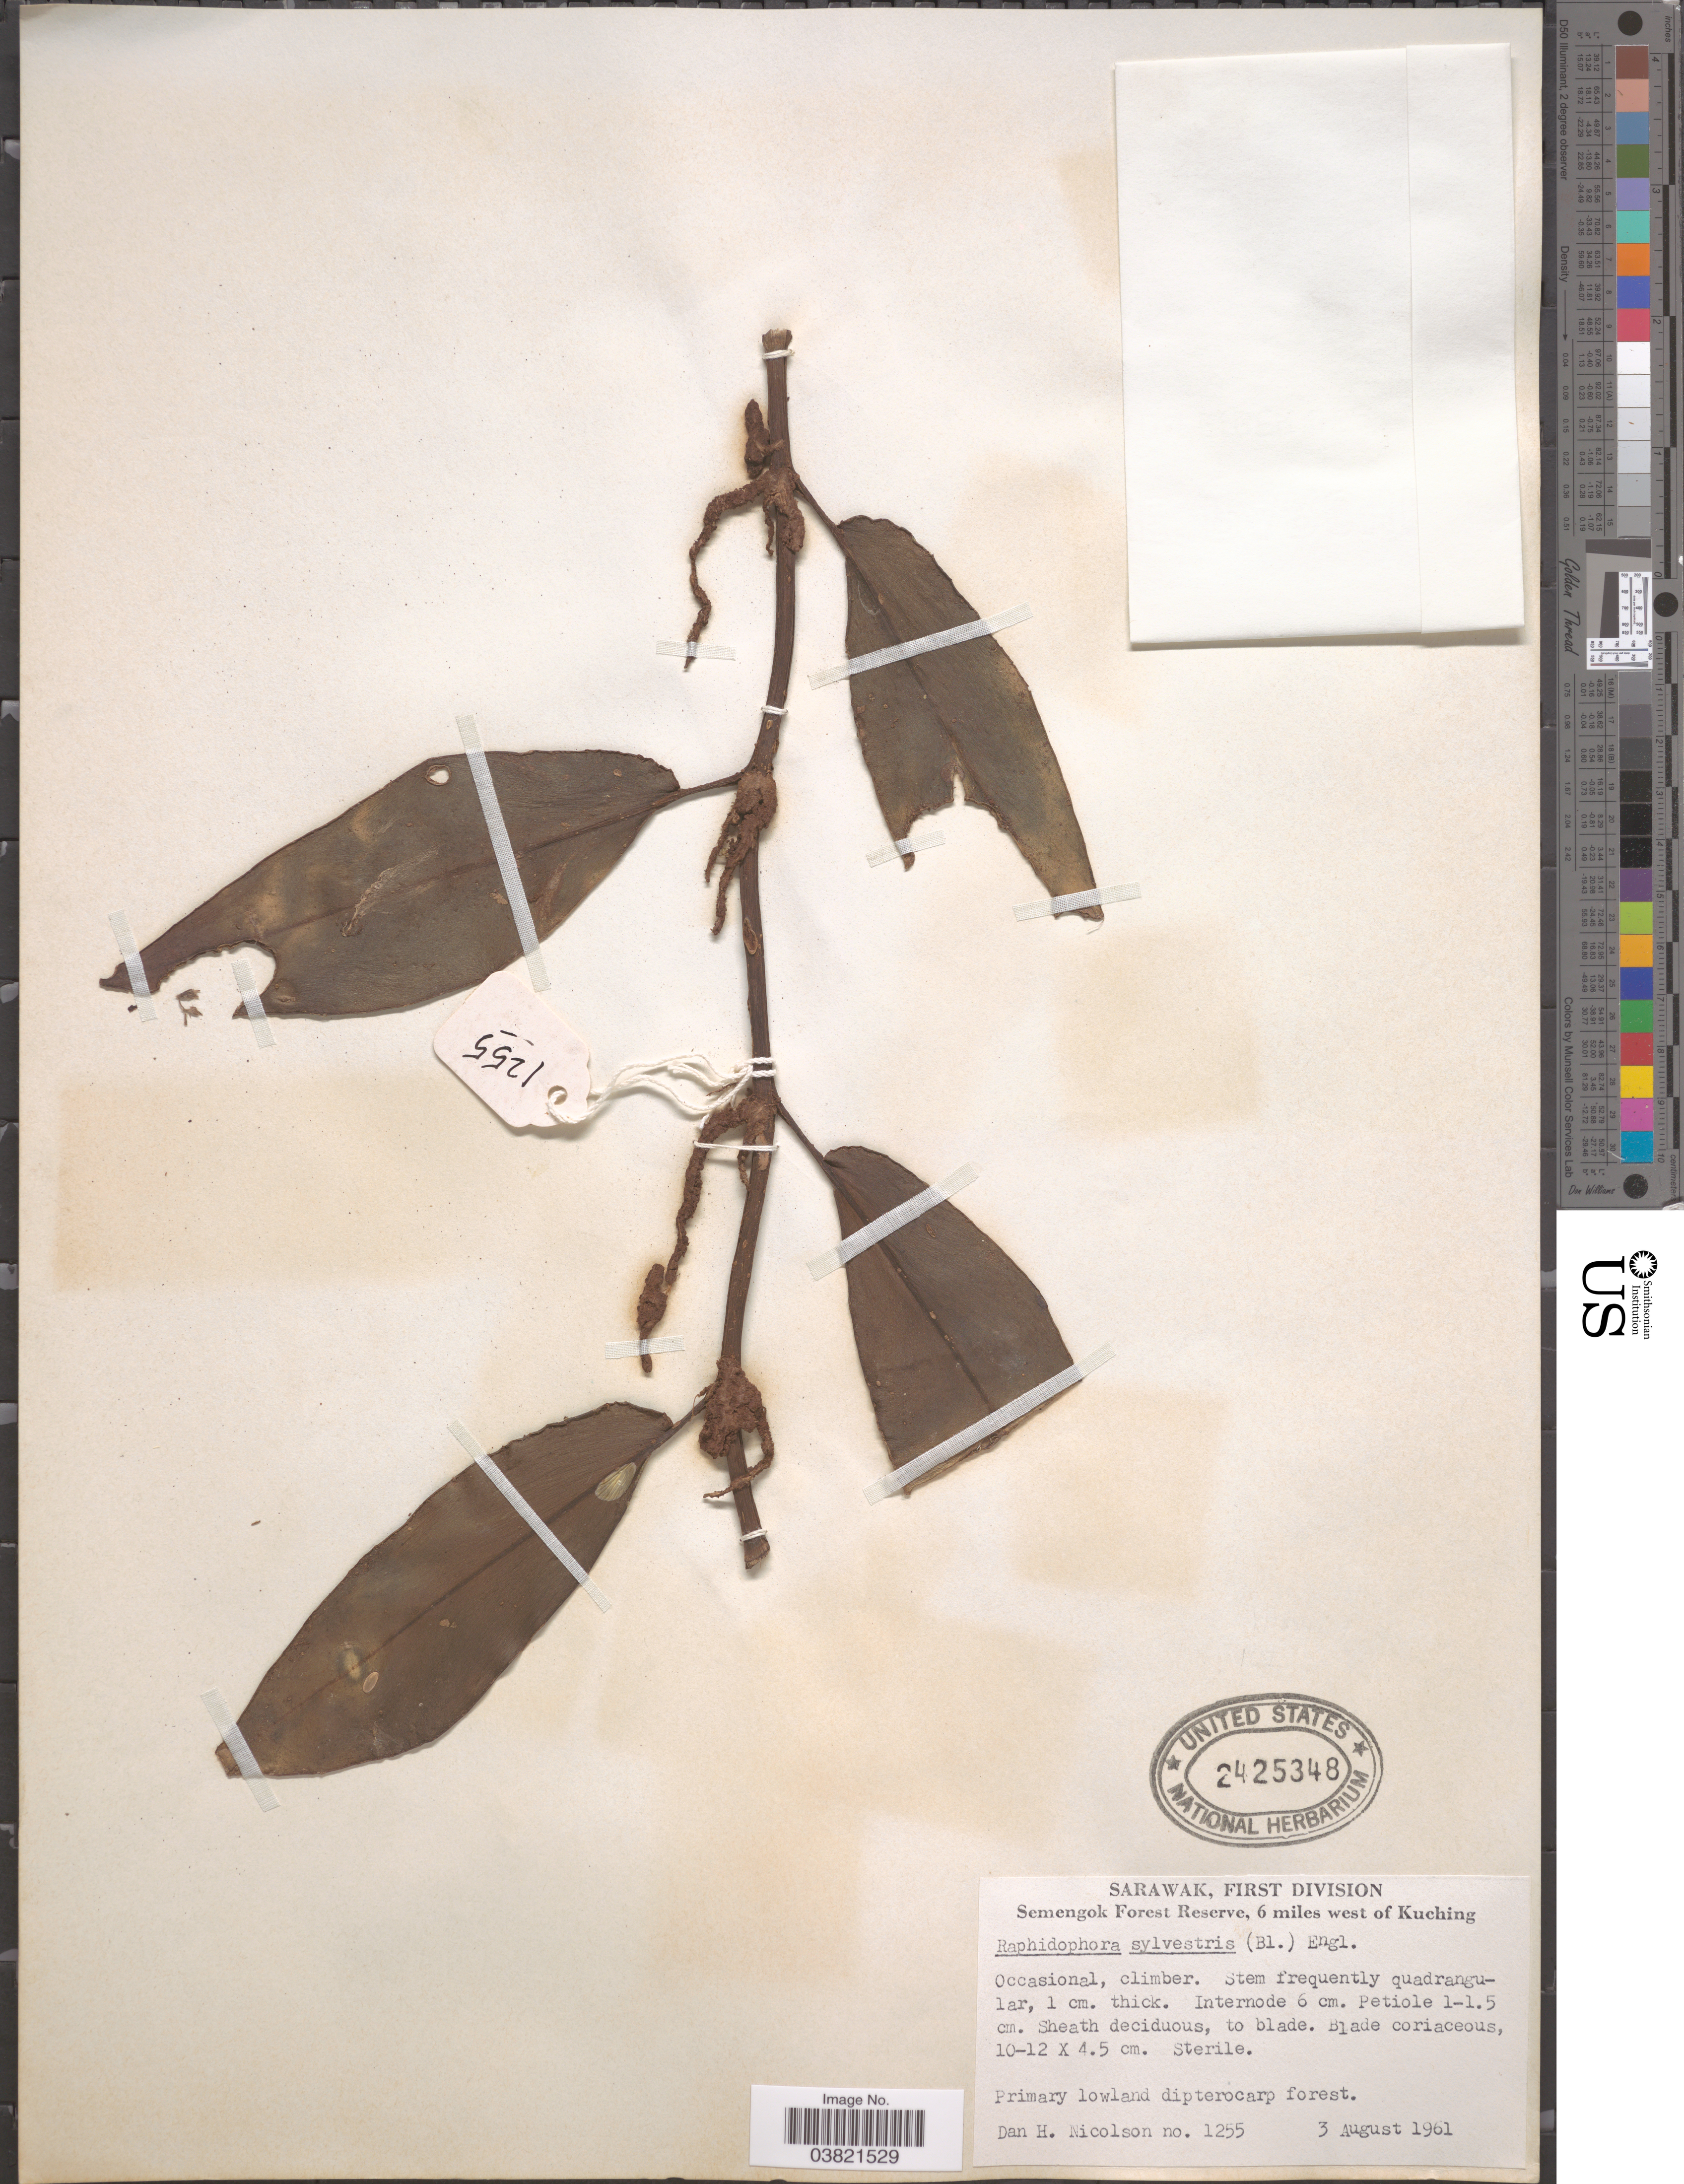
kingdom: Plantae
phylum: Tracheophyta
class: Liliopsida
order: Alismatales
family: Araceae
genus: Rhaphidophora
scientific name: Rhaphidophora sylvestris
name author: (Blume) Engl.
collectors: D. H. Nicolson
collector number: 1255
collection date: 1961-08-03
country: Malaysia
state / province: Sarawak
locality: First Division. Semengok Forest Reserve, 6 miles west of Kuching.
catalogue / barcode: US 2425348